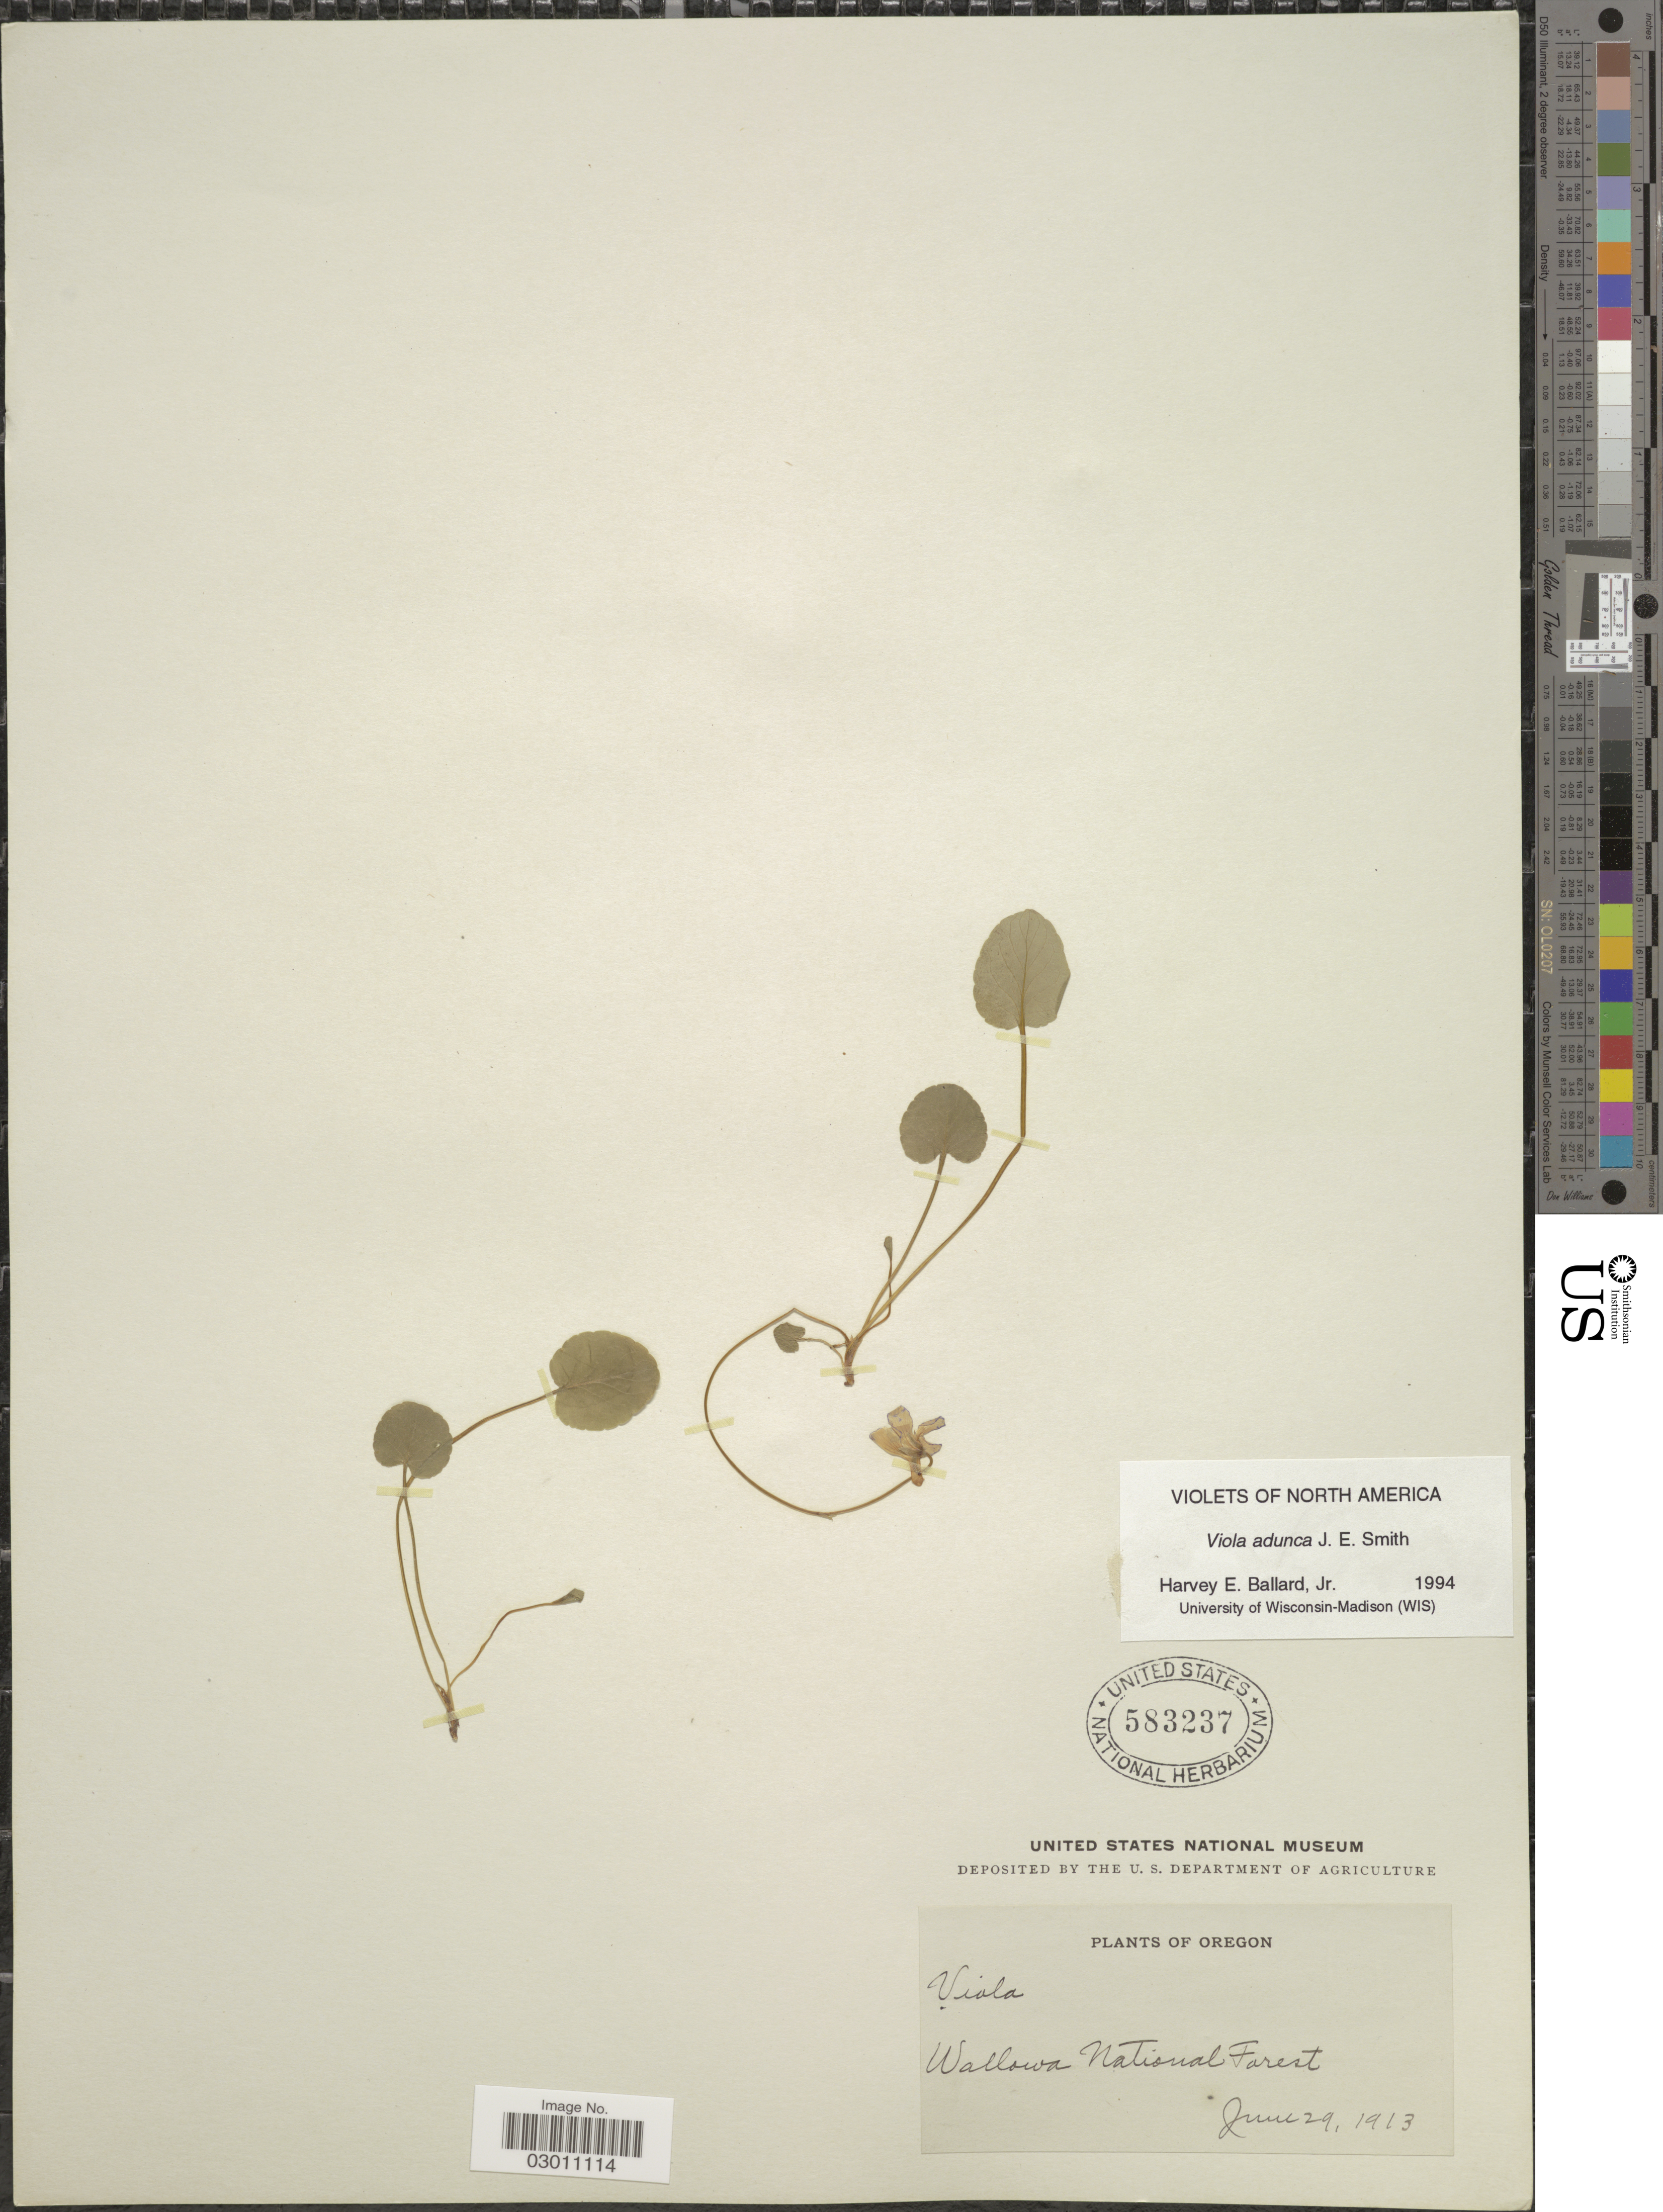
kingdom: Plantae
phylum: Tracheophyta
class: Magnoliopsida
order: Malpighiales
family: Violaceae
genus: Viola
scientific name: Viola adunca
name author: Sm.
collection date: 1913-06-29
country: United States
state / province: Oregon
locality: Wallowa National Forest.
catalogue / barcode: US 583237